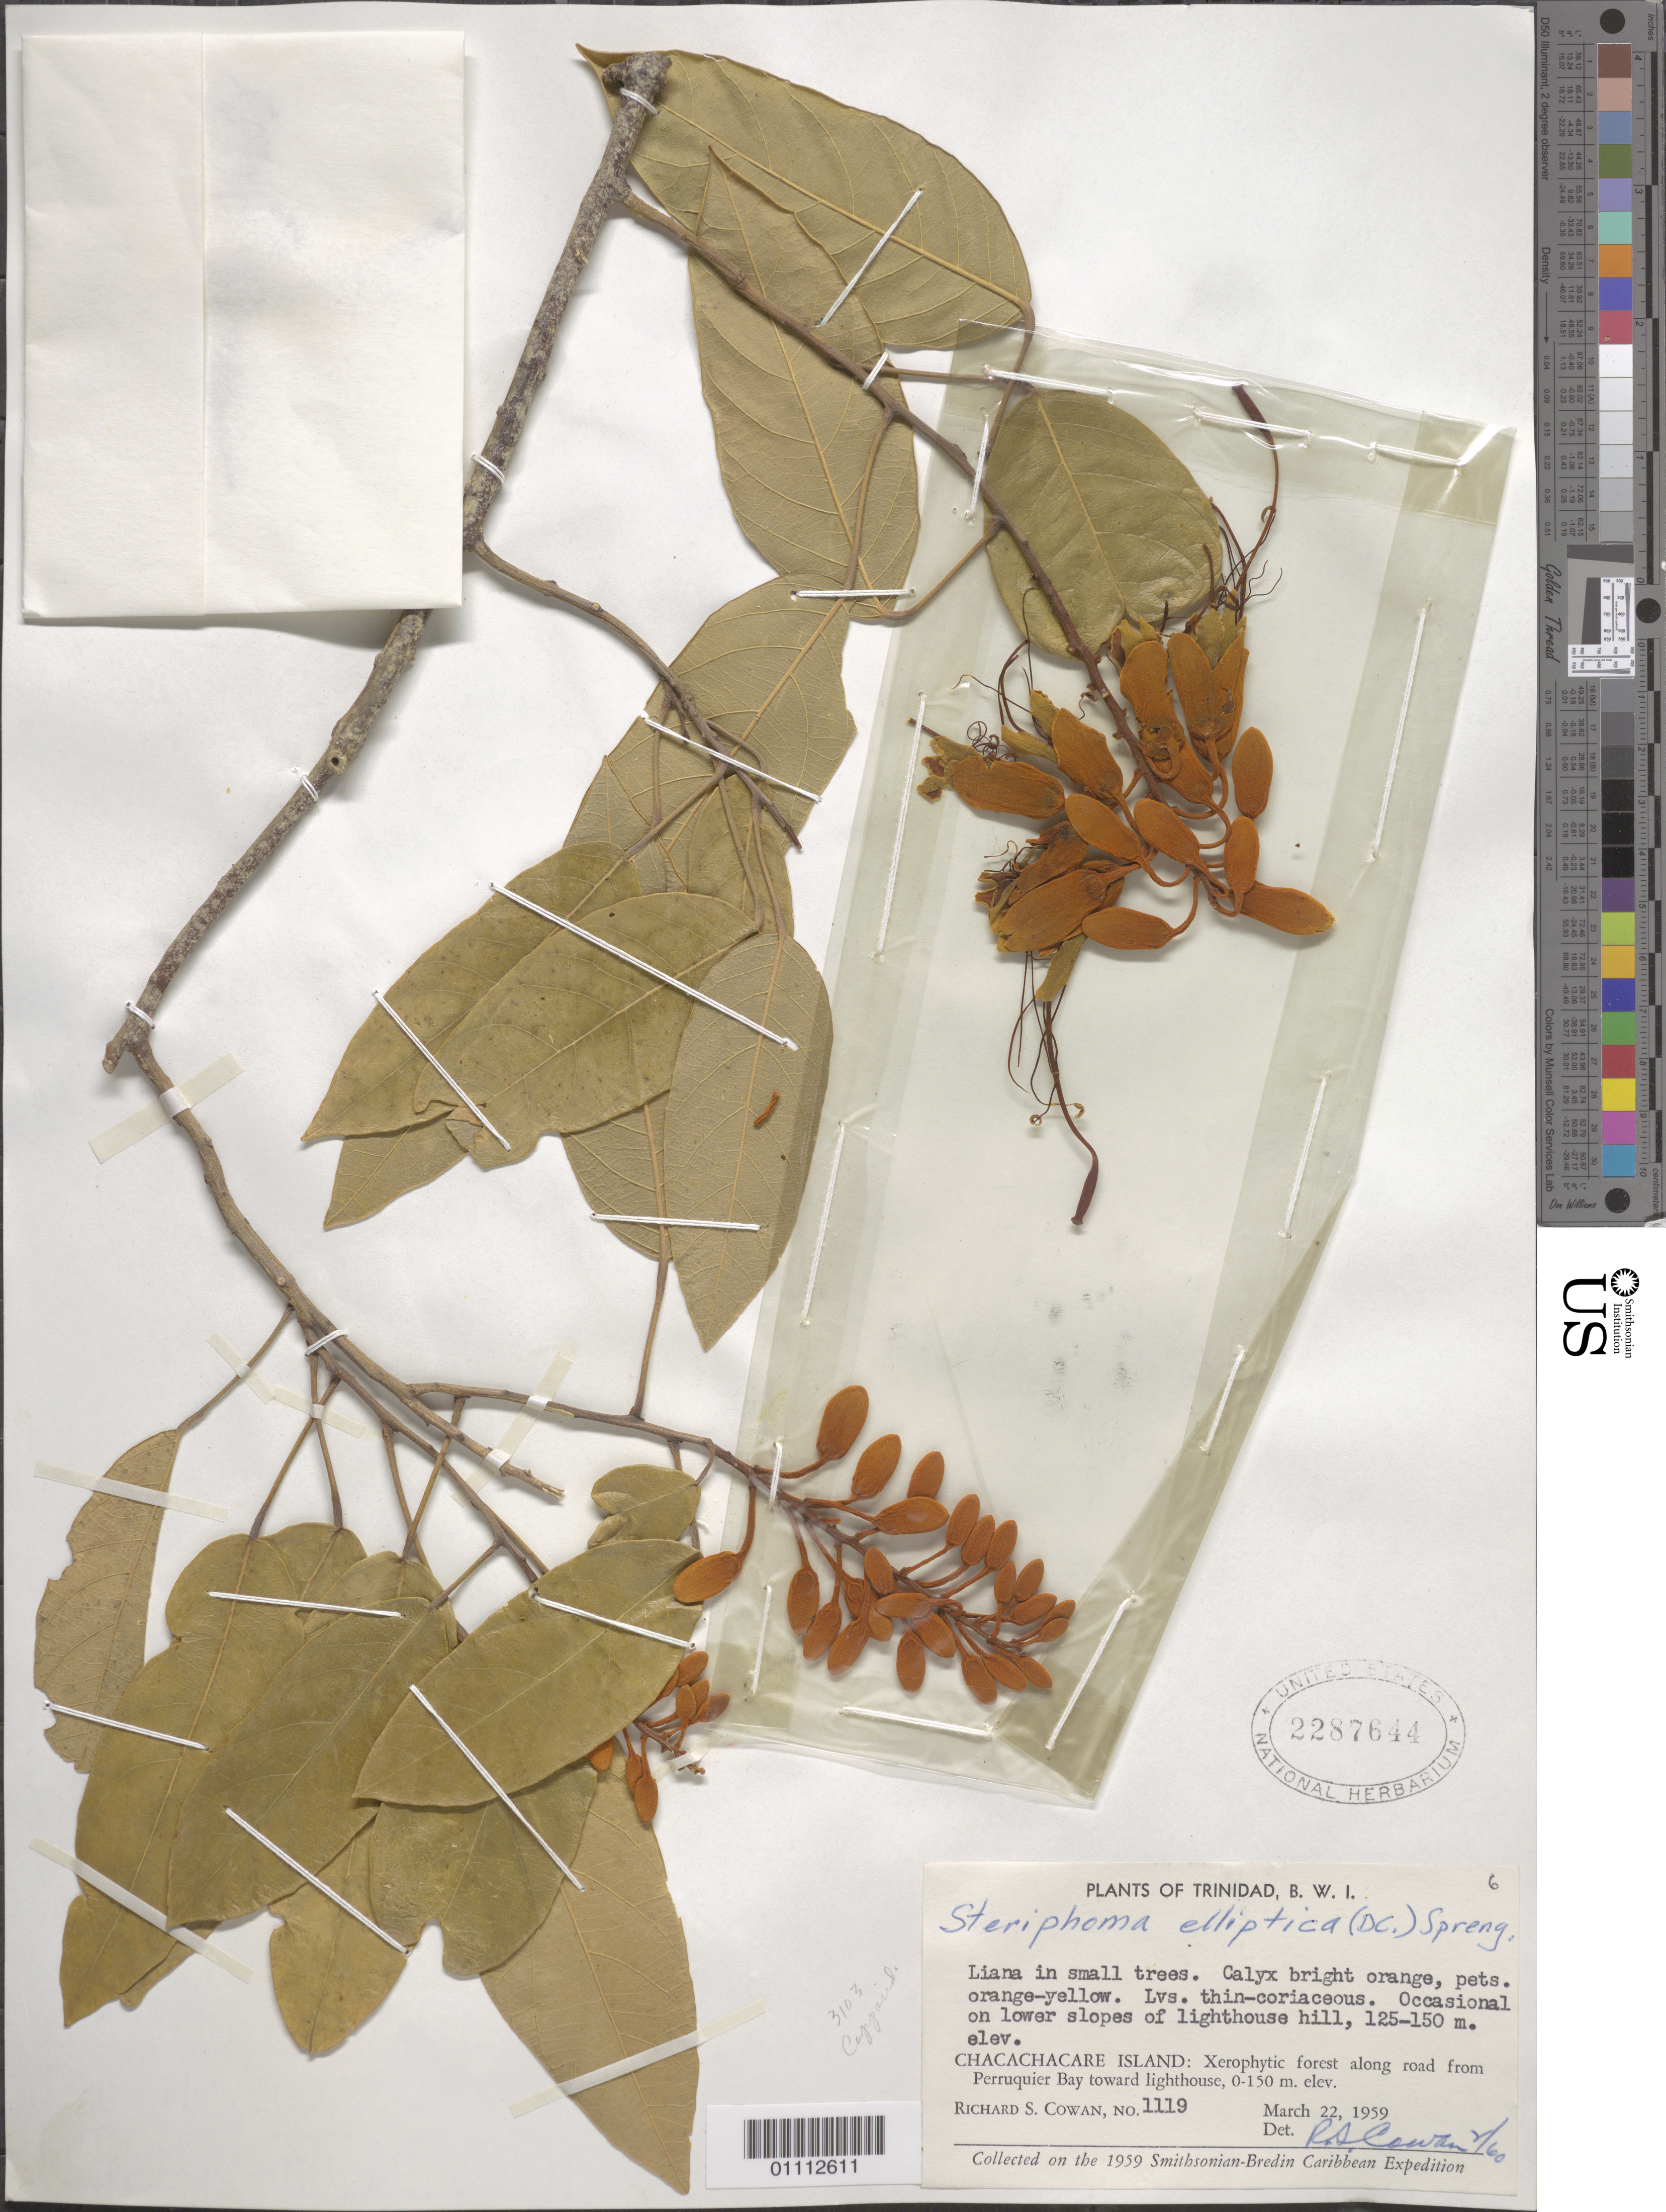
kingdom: Plantae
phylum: Tracheophyta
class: Magnoliopsida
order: Brassicales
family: Capparaceae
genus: Steriphoma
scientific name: Steriphoma elliptica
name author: Spreng.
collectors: R. S. Cowan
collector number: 1119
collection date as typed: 22 Mar 1959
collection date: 1959-03-22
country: Trinidad and Tobago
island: Chacachacare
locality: Xerphytic forest along road from Perruquier Bay toward lighthouse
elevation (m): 0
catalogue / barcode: US 2287644